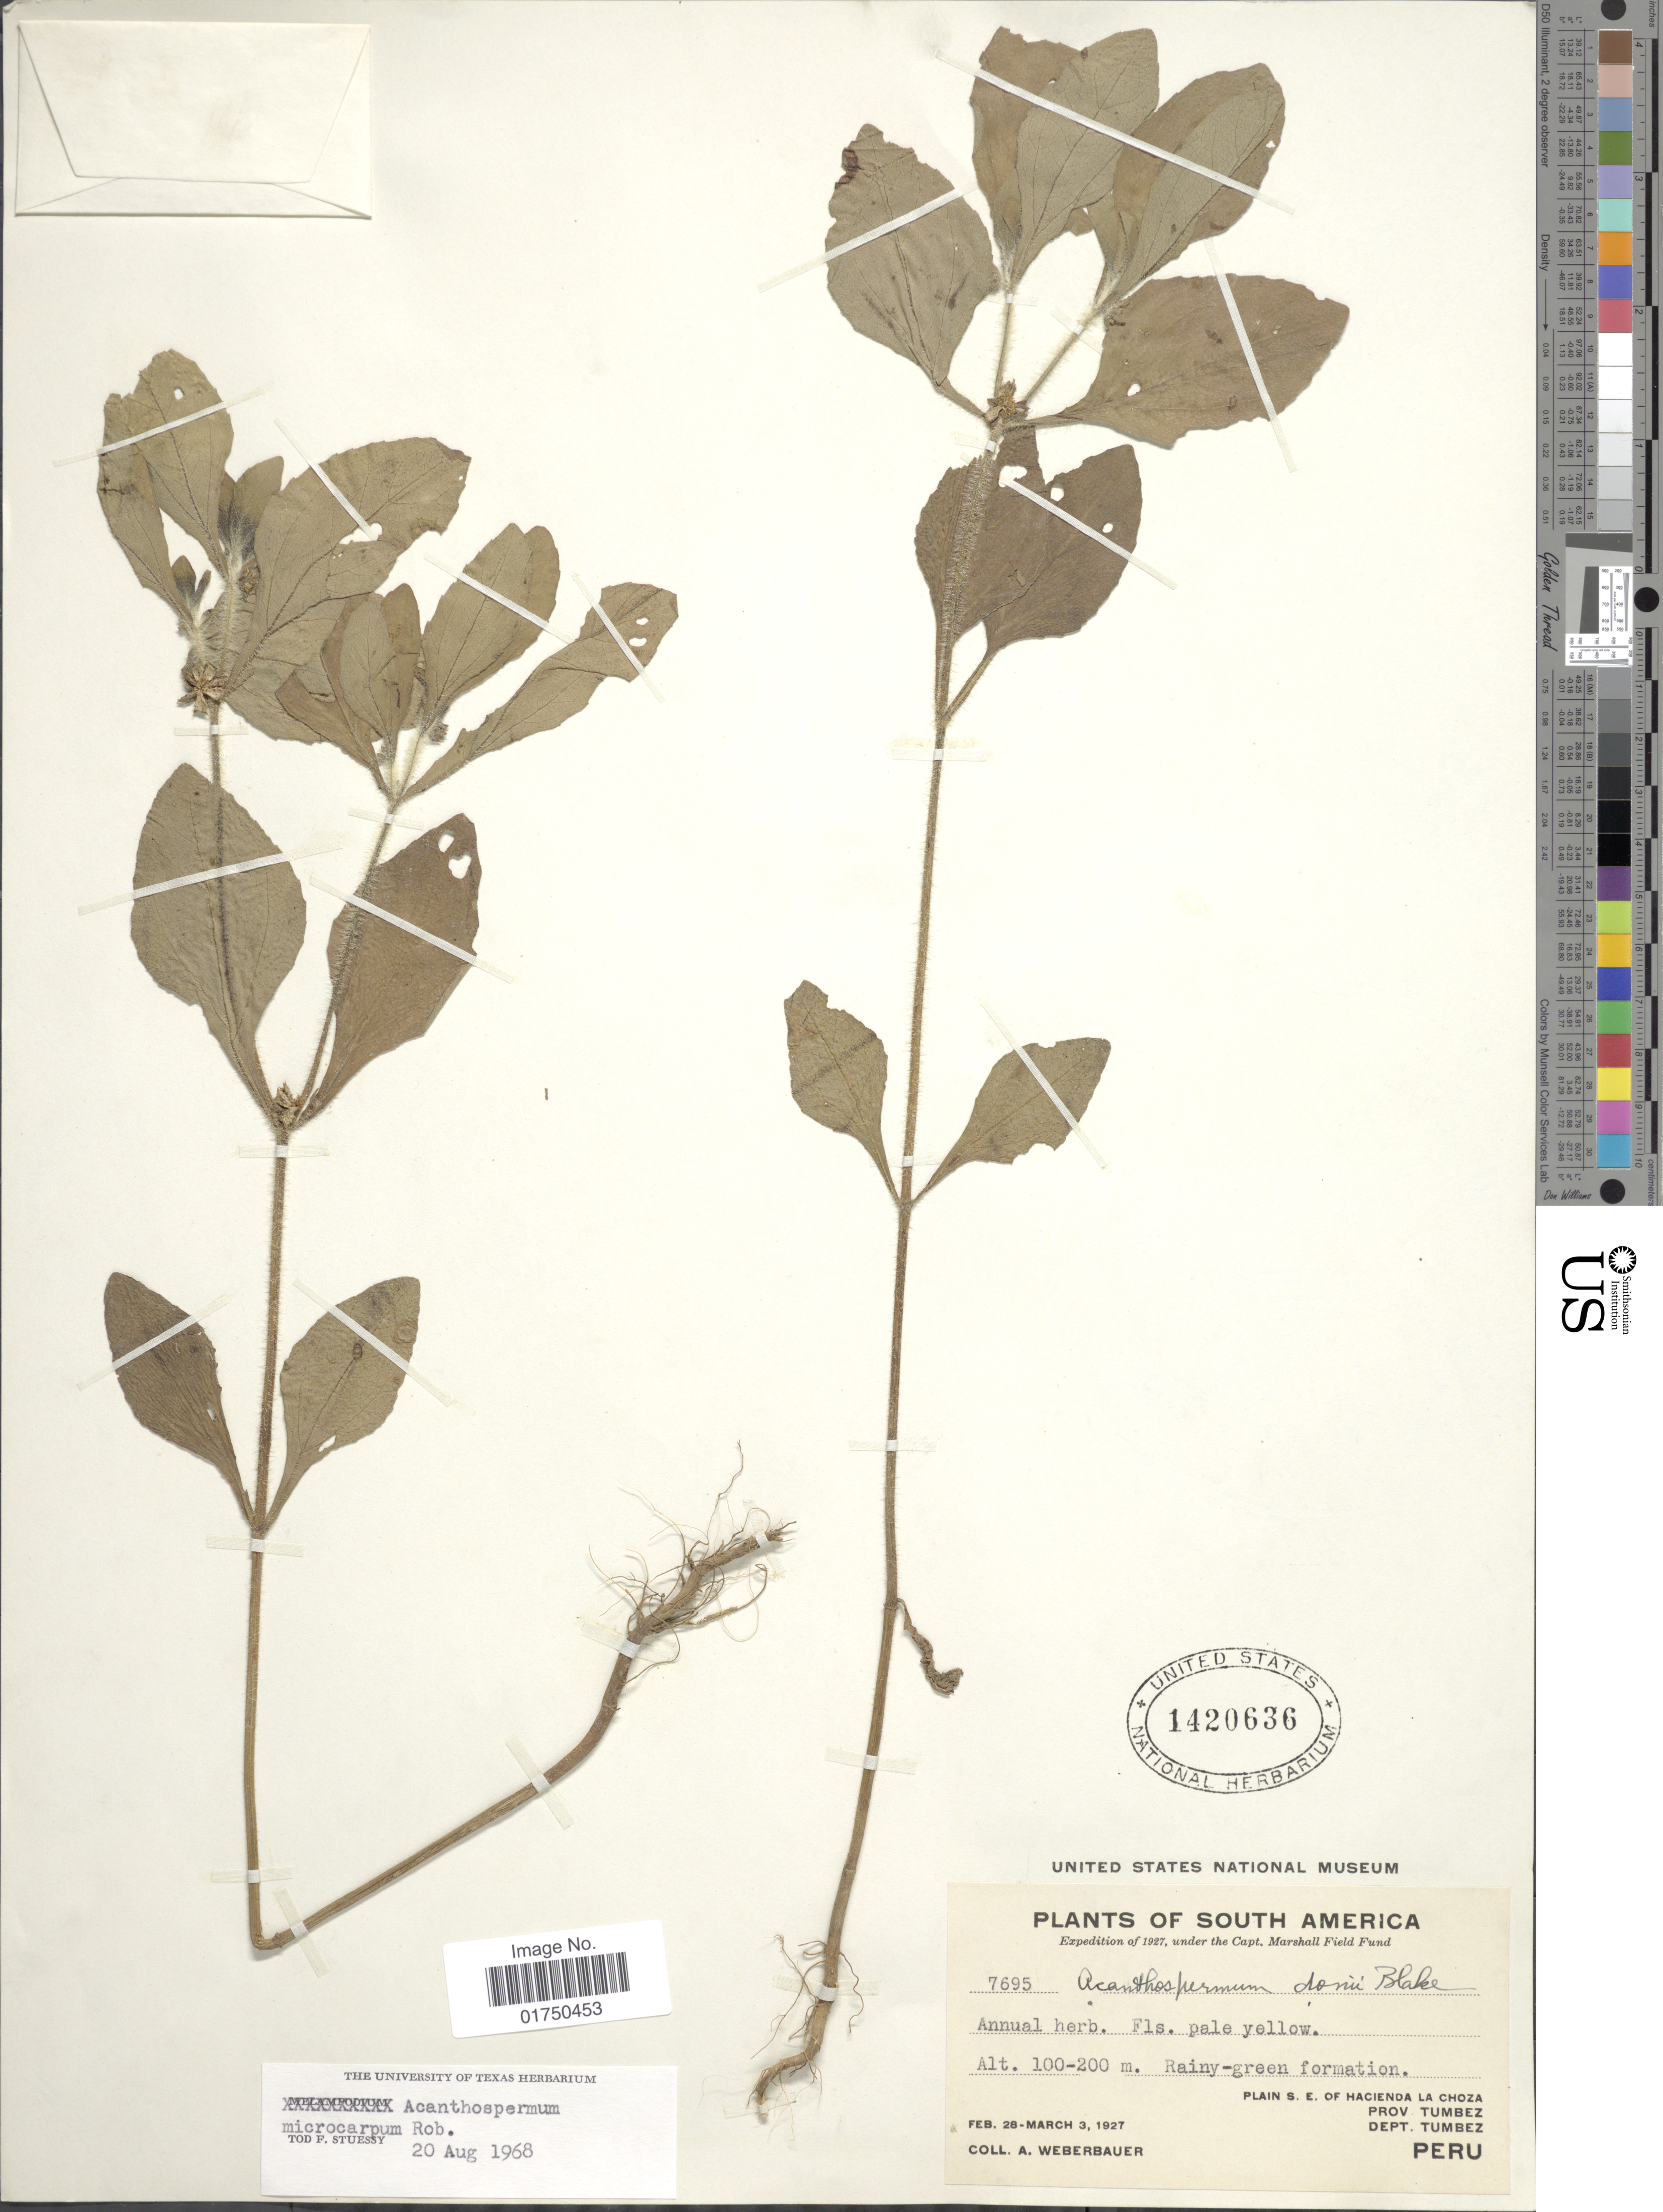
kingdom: Plantae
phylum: Tracheophyta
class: Magnoliopsida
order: Asterales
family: Asteraceae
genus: Acanthospermum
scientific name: Acanthospermum microcarpum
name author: B.L. Rob.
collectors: A. Weberbauer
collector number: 7695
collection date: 1927-02-28/1927-03-03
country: Peru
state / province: Tumbes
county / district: Tumbes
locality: Plain S.E. of hacienda la Choza. Prov. Tumbez. Dept. Tumbez. Peru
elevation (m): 100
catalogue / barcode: US 1420636